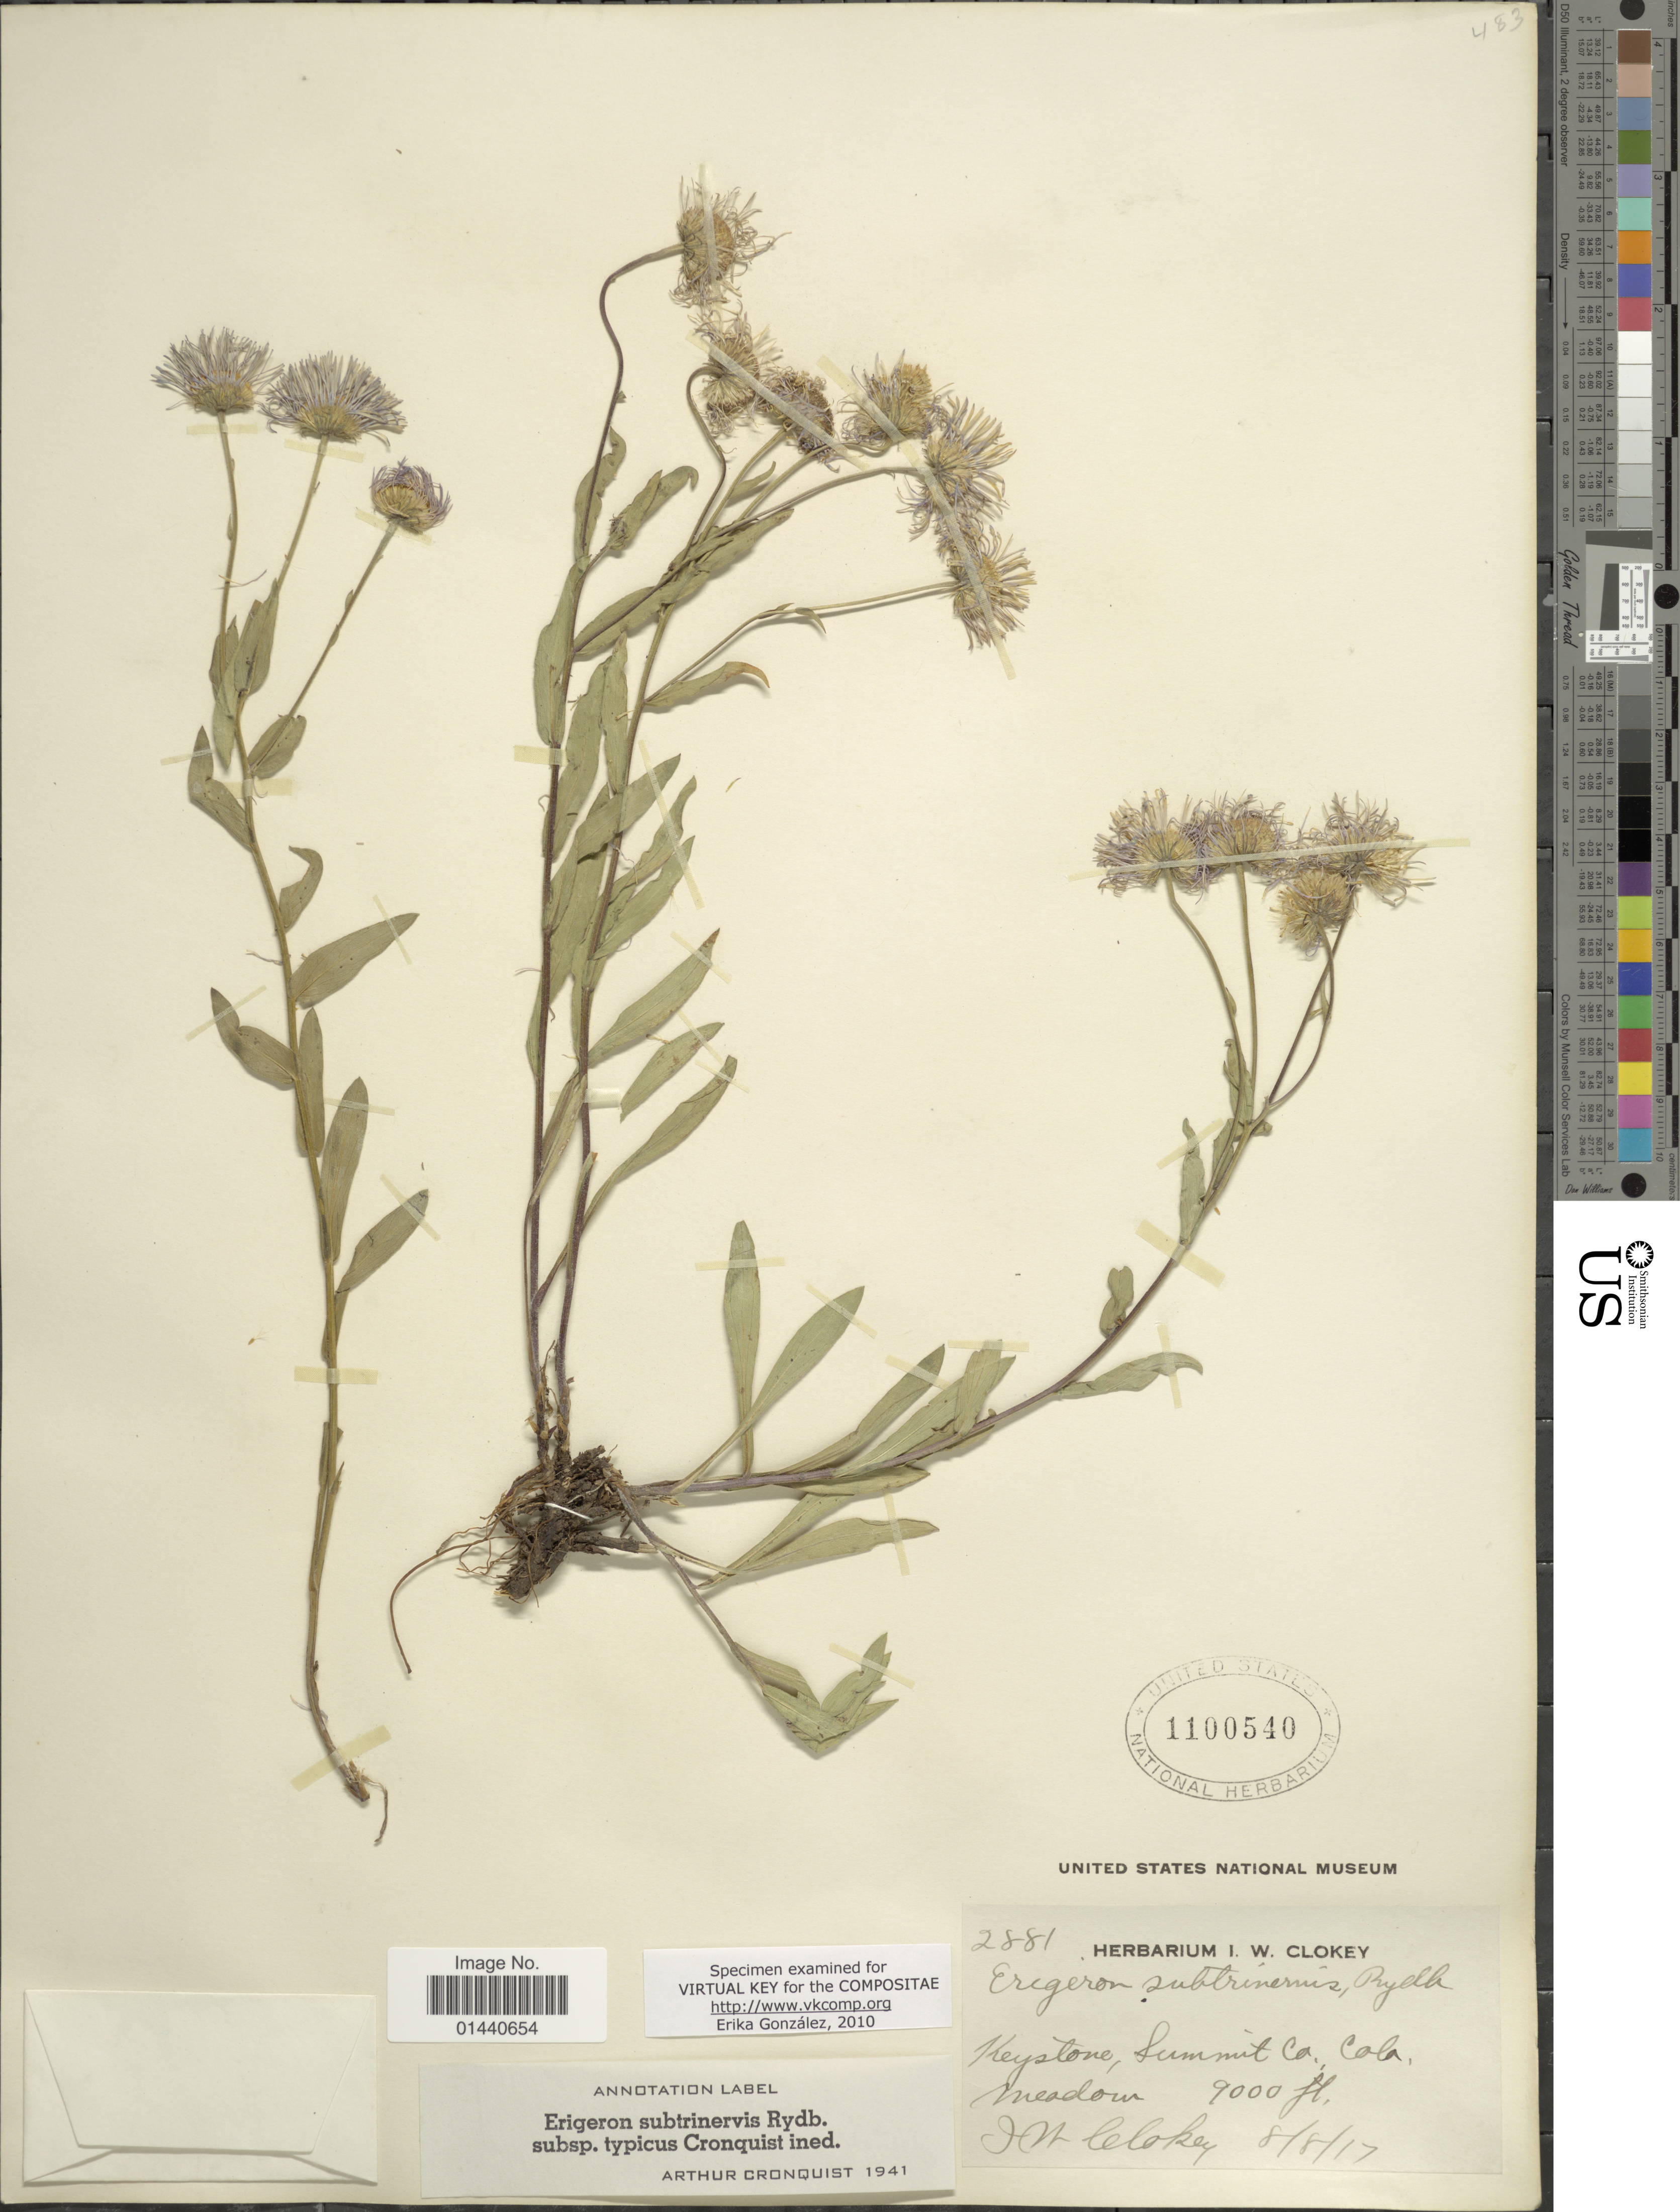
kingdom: Plantae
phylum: Tracheophyta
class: Magnoliopsida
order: Asterales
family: Asteraceae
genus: Erigeron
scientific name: Erigeron subtrinervis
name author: Rydb. ex Porter & Britton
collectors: I. W. Clokey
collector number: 2881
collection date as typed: Transcribed d/m/y: 8/8/17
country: United States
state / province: Colorado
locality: Keystone, Summit Co. Colo.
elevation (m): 2743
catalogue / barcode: US 1100540